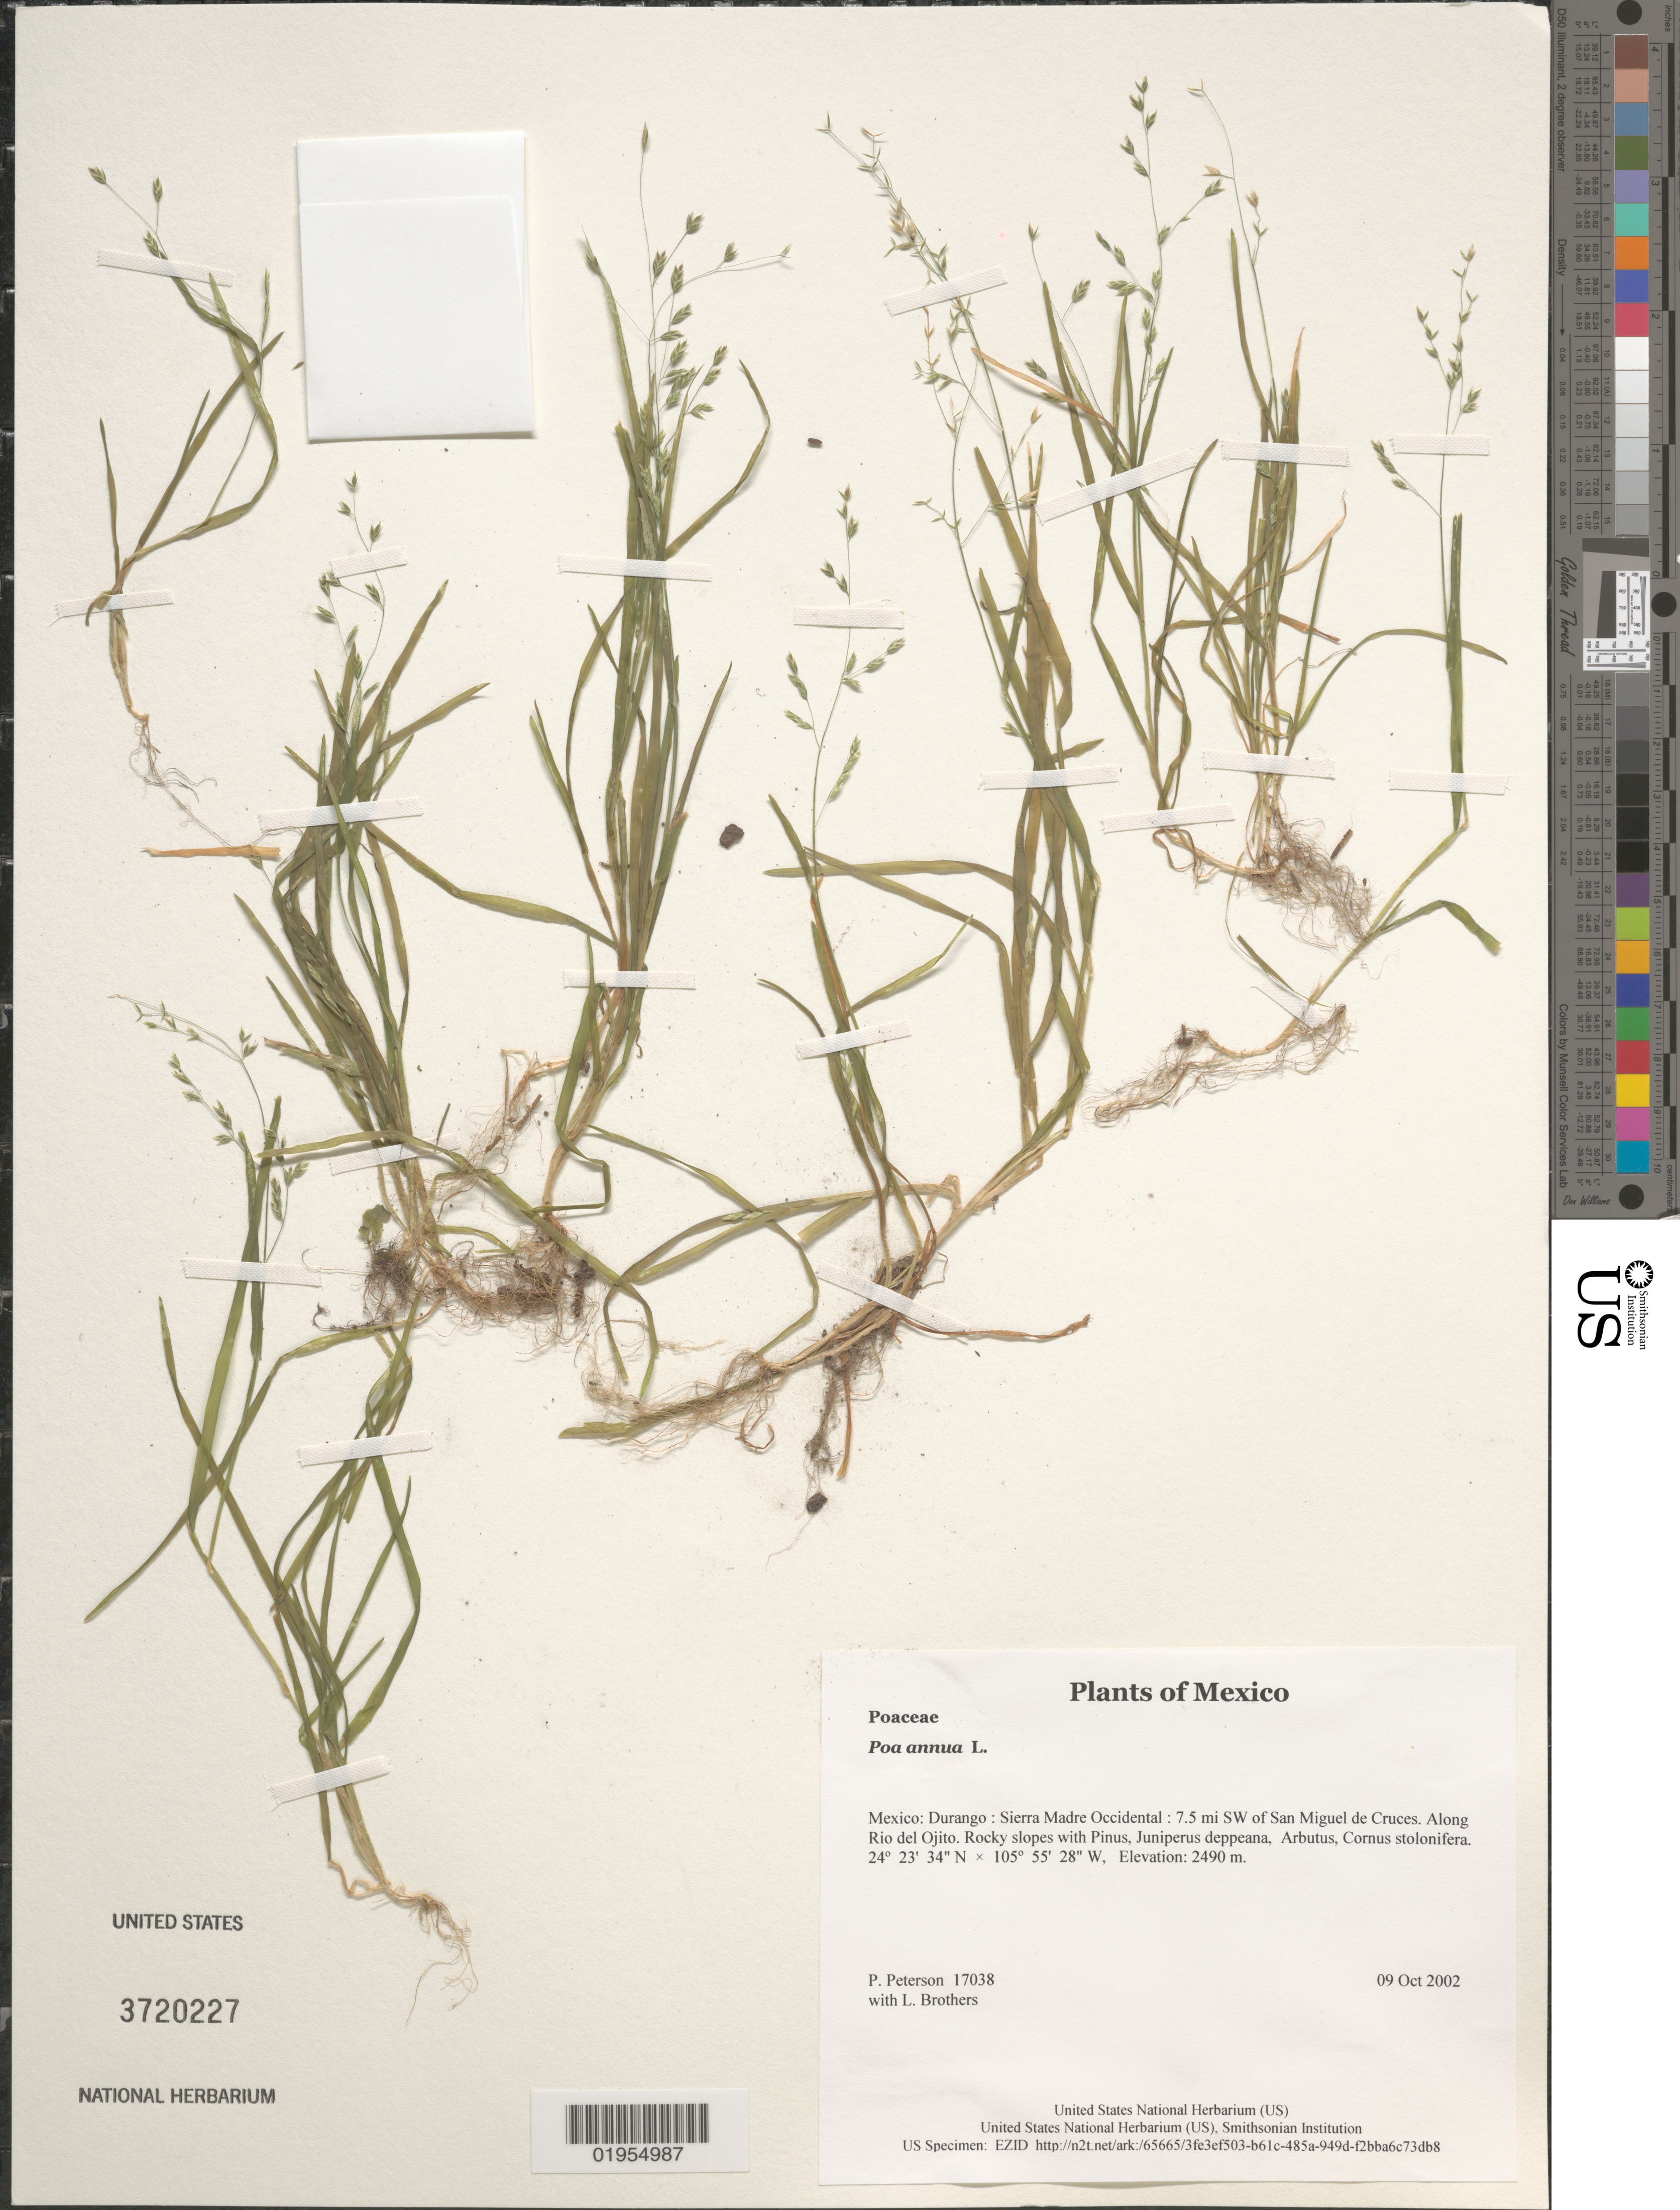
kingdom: Plantae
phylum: Tracheophyta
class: Liliopsida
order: Poales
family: Poaceae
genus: Poa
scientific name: Poa annua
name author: L.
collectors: P. M. Peterson & L. E. Brothers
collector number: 17038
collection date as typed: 09 Oct 2002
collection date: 2002-10-09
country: Mexico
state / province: Durango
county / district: Sierra Madre Occidental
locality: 7.5 mi SW of San Miguel de Cruces. Along Rio del Ojito. Rocky slopes with Pinus, Juniperus deppeana, Arbutus, Cornus stolonifera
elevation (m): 2490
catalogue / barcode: US 3720227